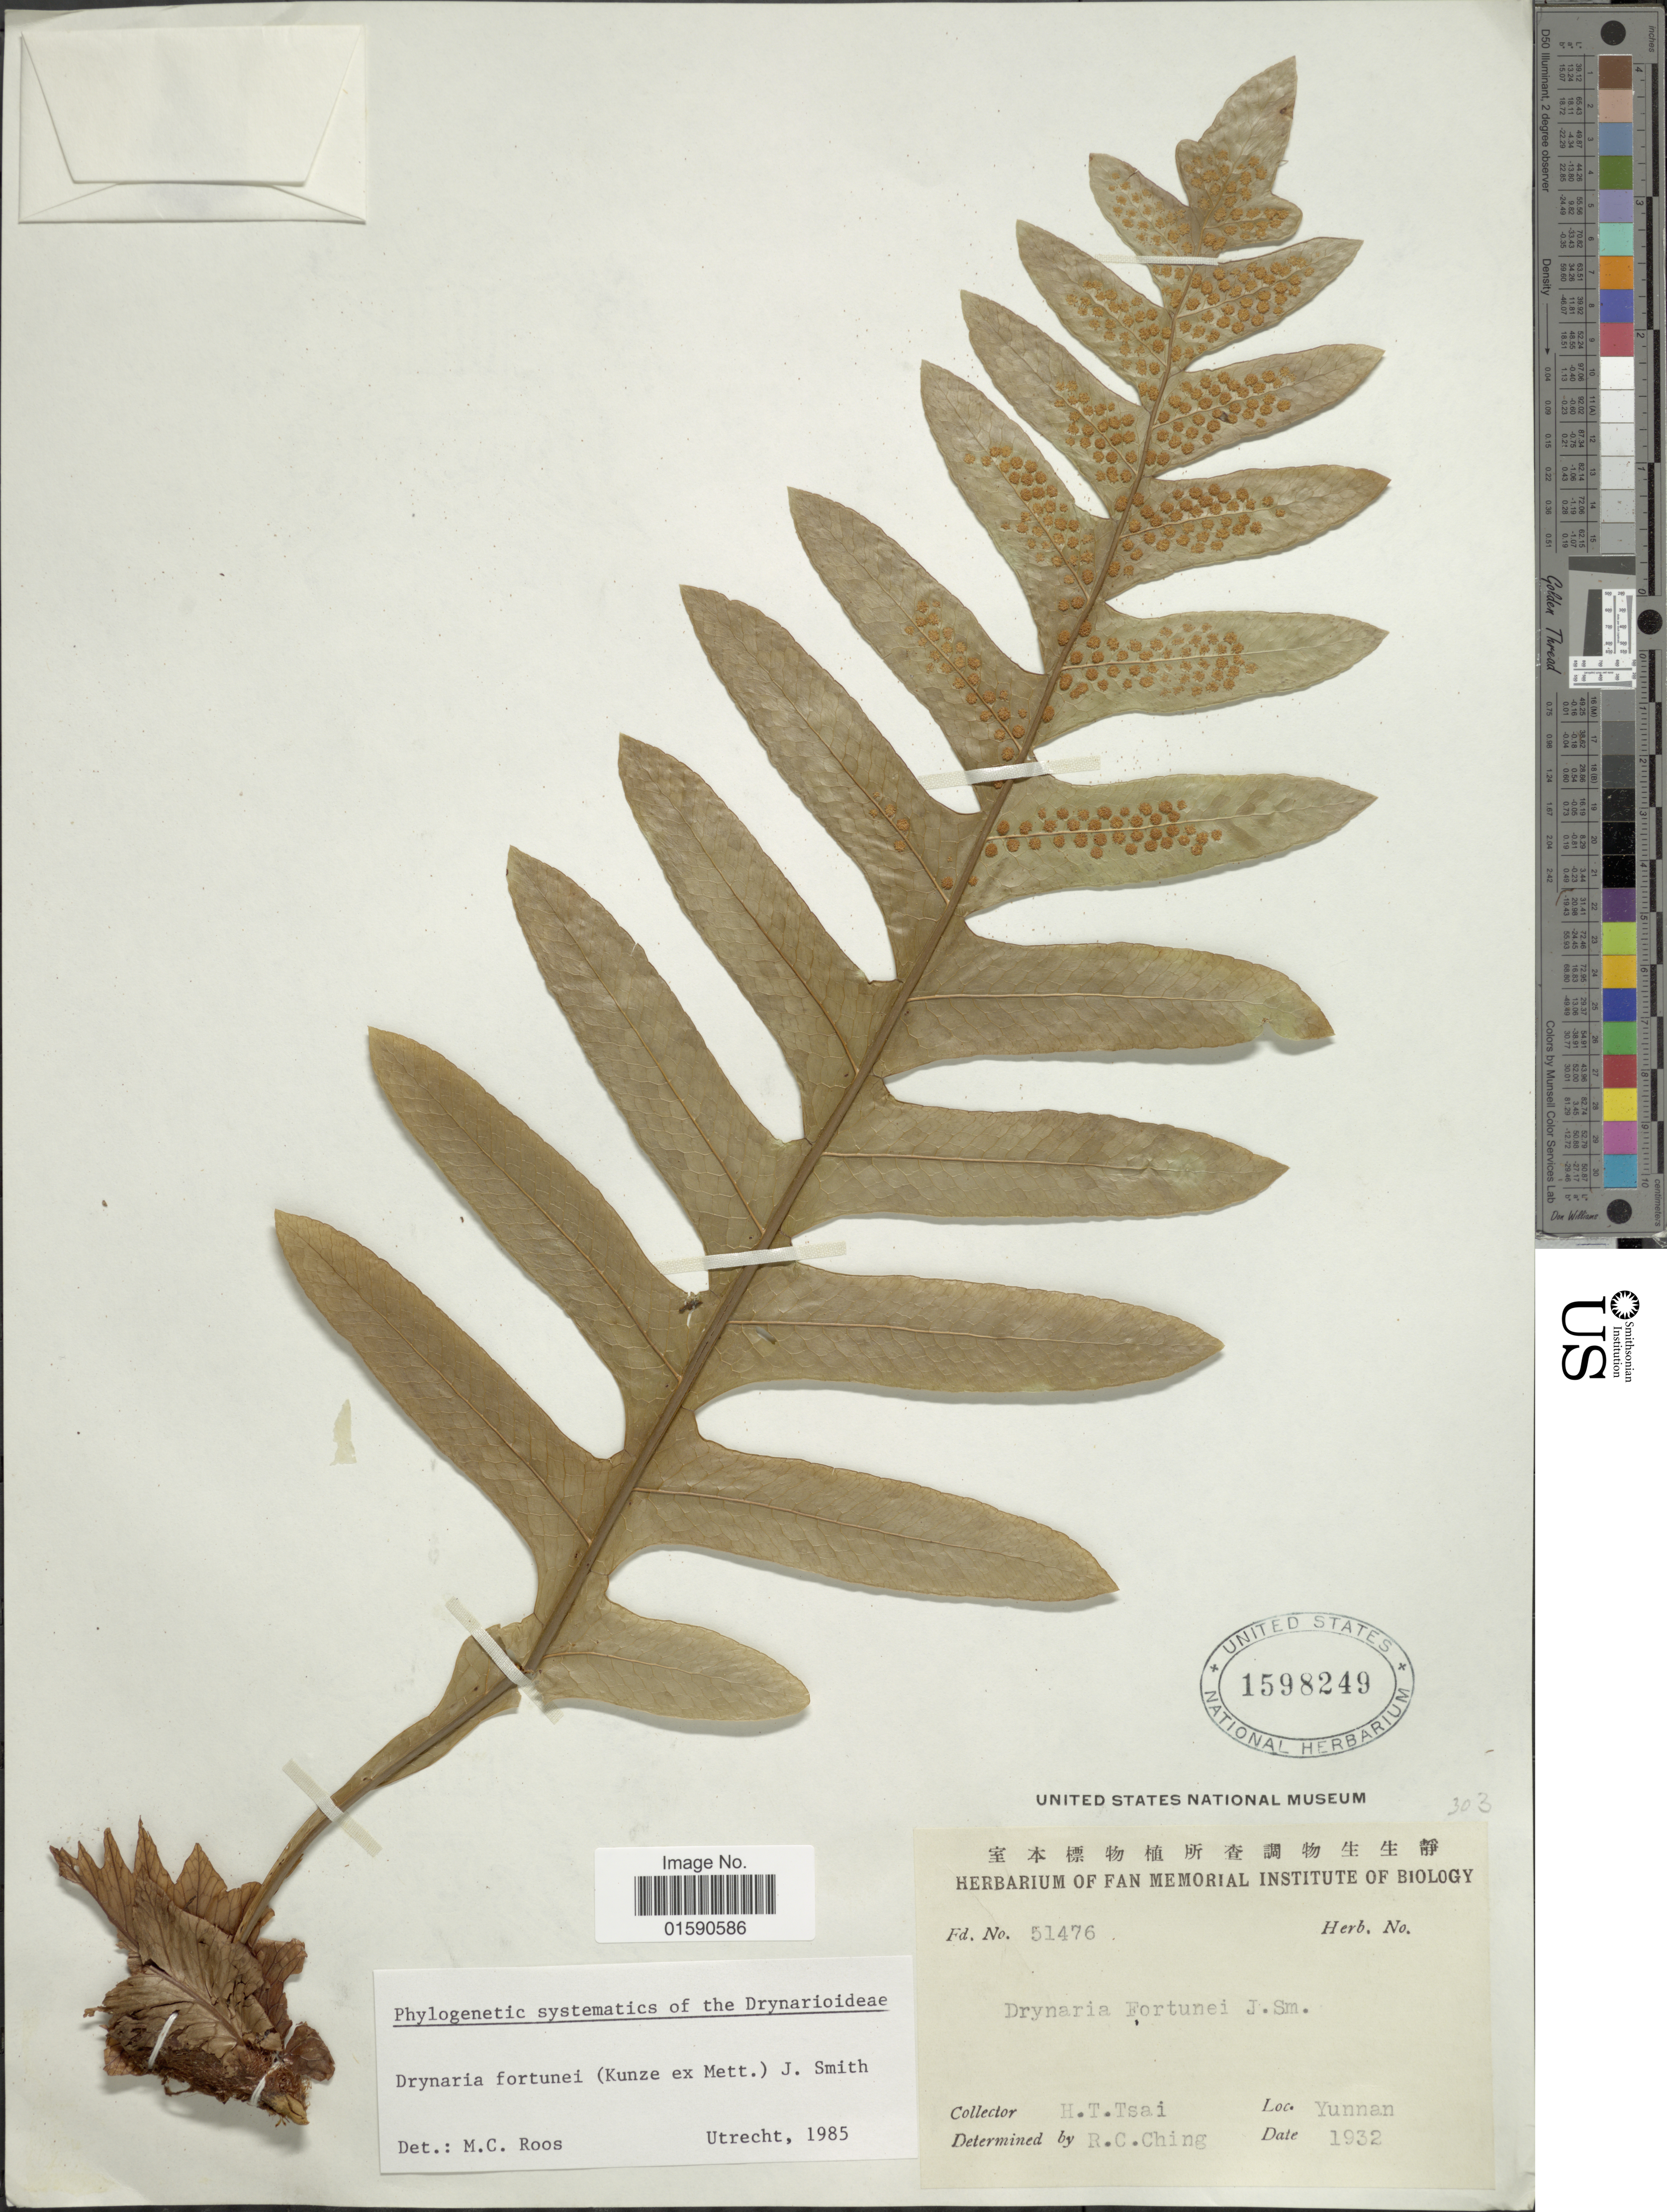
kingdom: Plantae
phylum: Tracheophyta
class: Polypodiopsida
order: Polypodiales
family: Polypodiaceae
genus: Drynaria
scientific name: Drynaria fortunei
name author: (Kunze ex Mett.) J. Sm.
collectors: H. Tsai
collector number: Fd. 51476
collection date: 1932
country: China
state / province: Yunnan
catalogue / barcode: US 1598249